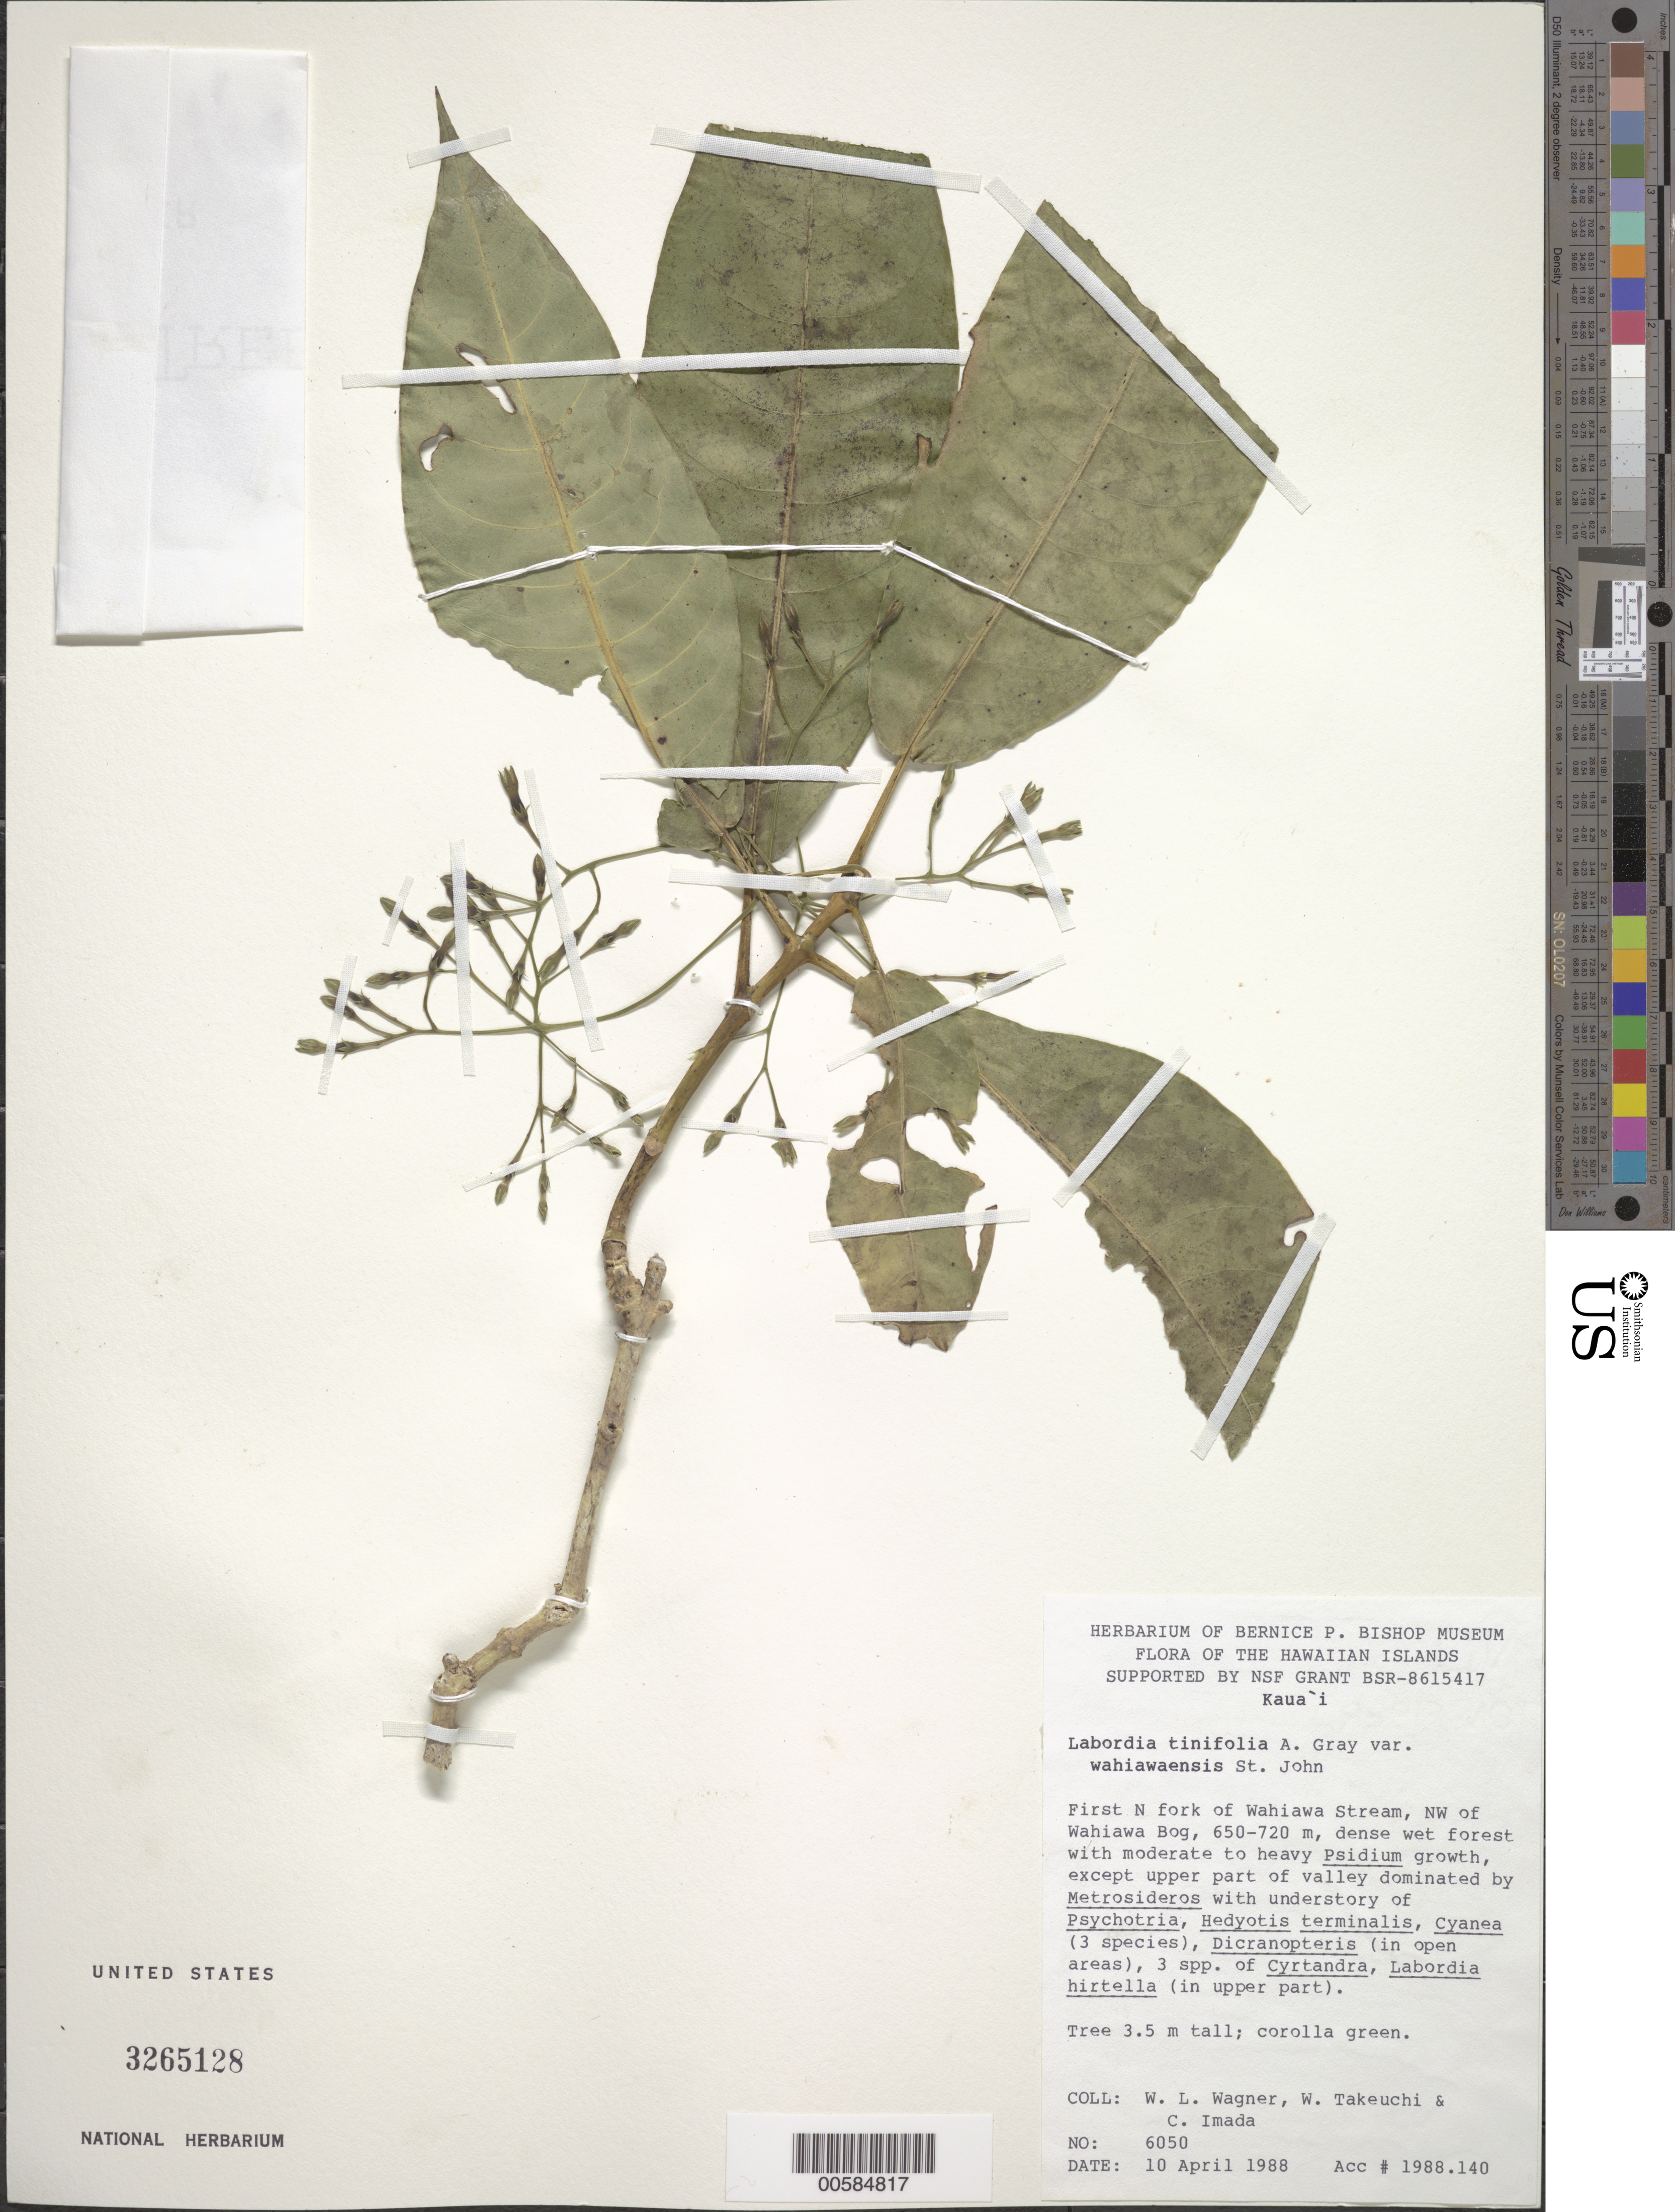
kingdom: Plantae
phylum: Tracheophyta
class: Magnoliopsida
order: Gentianales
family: Loganiaceae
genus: Geniostoma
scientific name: Geniostoma tinifolium var. wahiawaense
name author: (H. St. John) Byng & Christenh.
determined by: Wagner, W. L., (BOT), Smithsonian Institution - National Museum of Natural History (UNITED STATES)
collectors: W. L. Wagner, W. N. Takeuchi & C. Imada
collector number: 6050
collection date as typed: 10 Apr 1988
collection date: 1988-04-10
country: United States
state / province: Hawaii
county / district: Kauai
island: Kaua'i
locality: First N fork of Wahiawa Stream, NW of Wahiawa Bog.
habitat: Dense wet forest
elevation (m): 650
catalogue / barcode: US 3265128